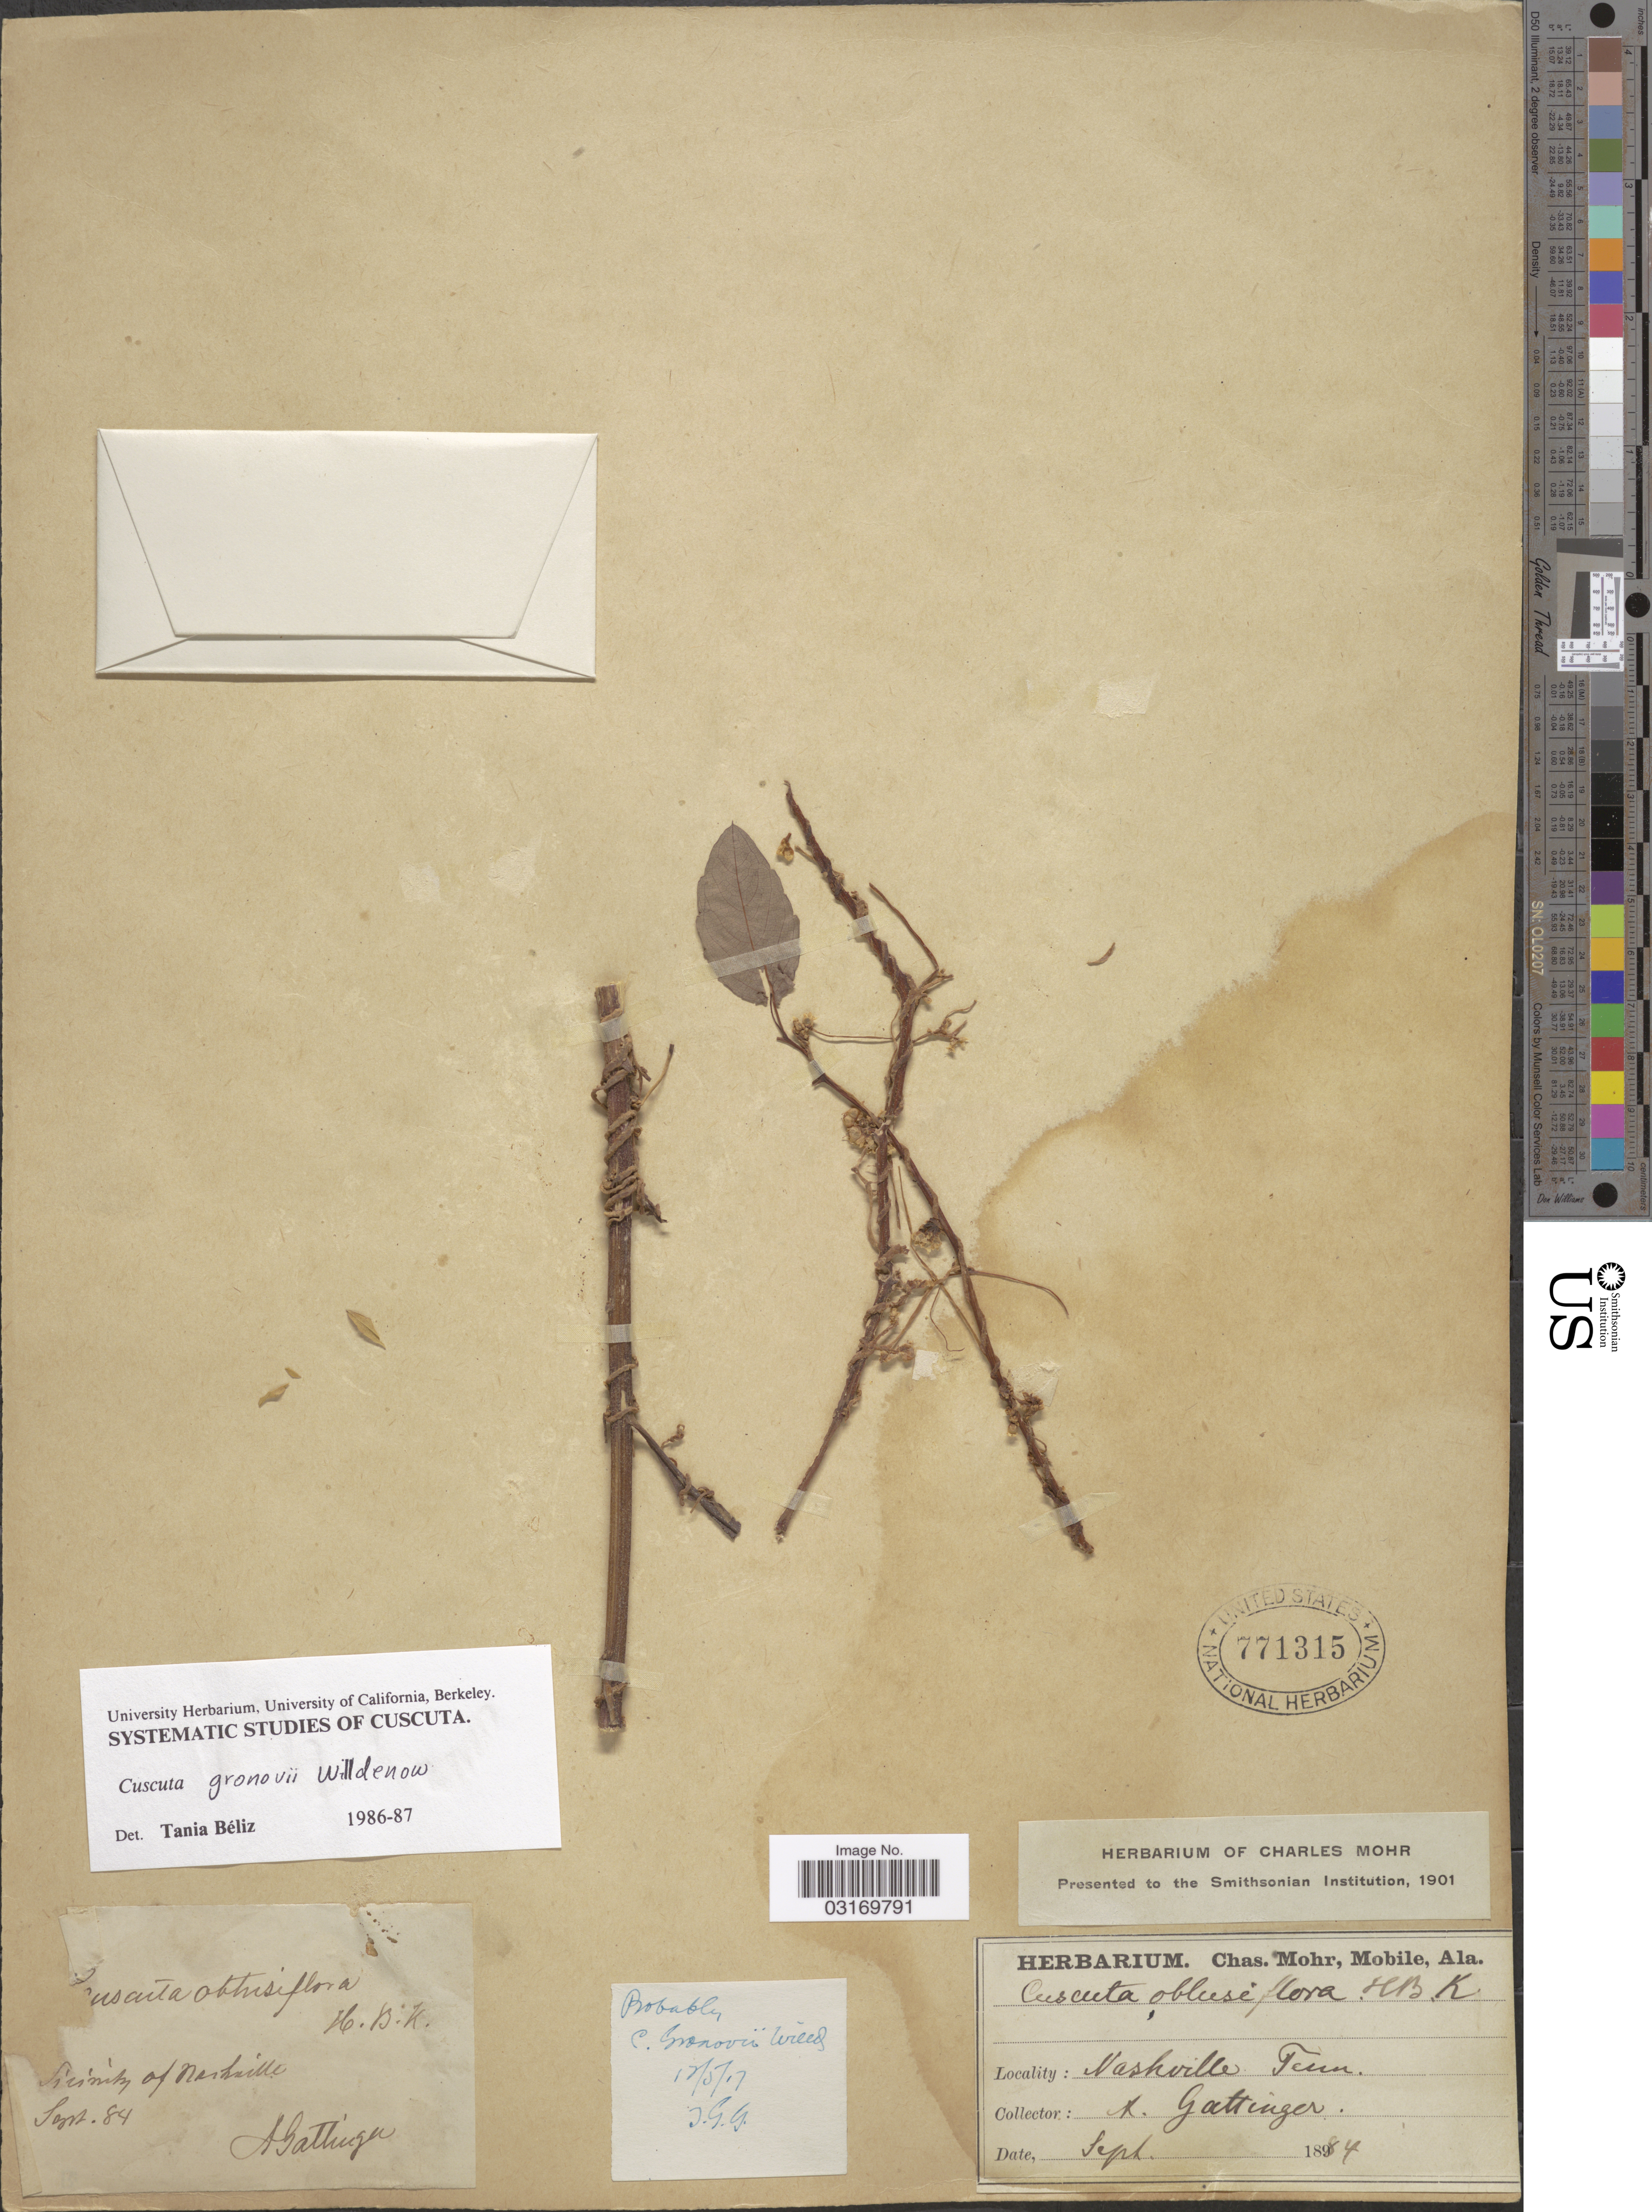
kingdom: Plantae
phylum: Tracheophyta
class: Magnoliopsida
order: Solanales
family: Convolvulaceae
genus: Cuscuta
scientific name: Cuscuta gronovii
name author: Willd. ex Schult.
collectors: A. Gattinger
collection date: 1884-09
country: United States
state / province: Tennessee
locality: Vicinity of Nashville. Nashville.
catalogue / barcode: US 771315